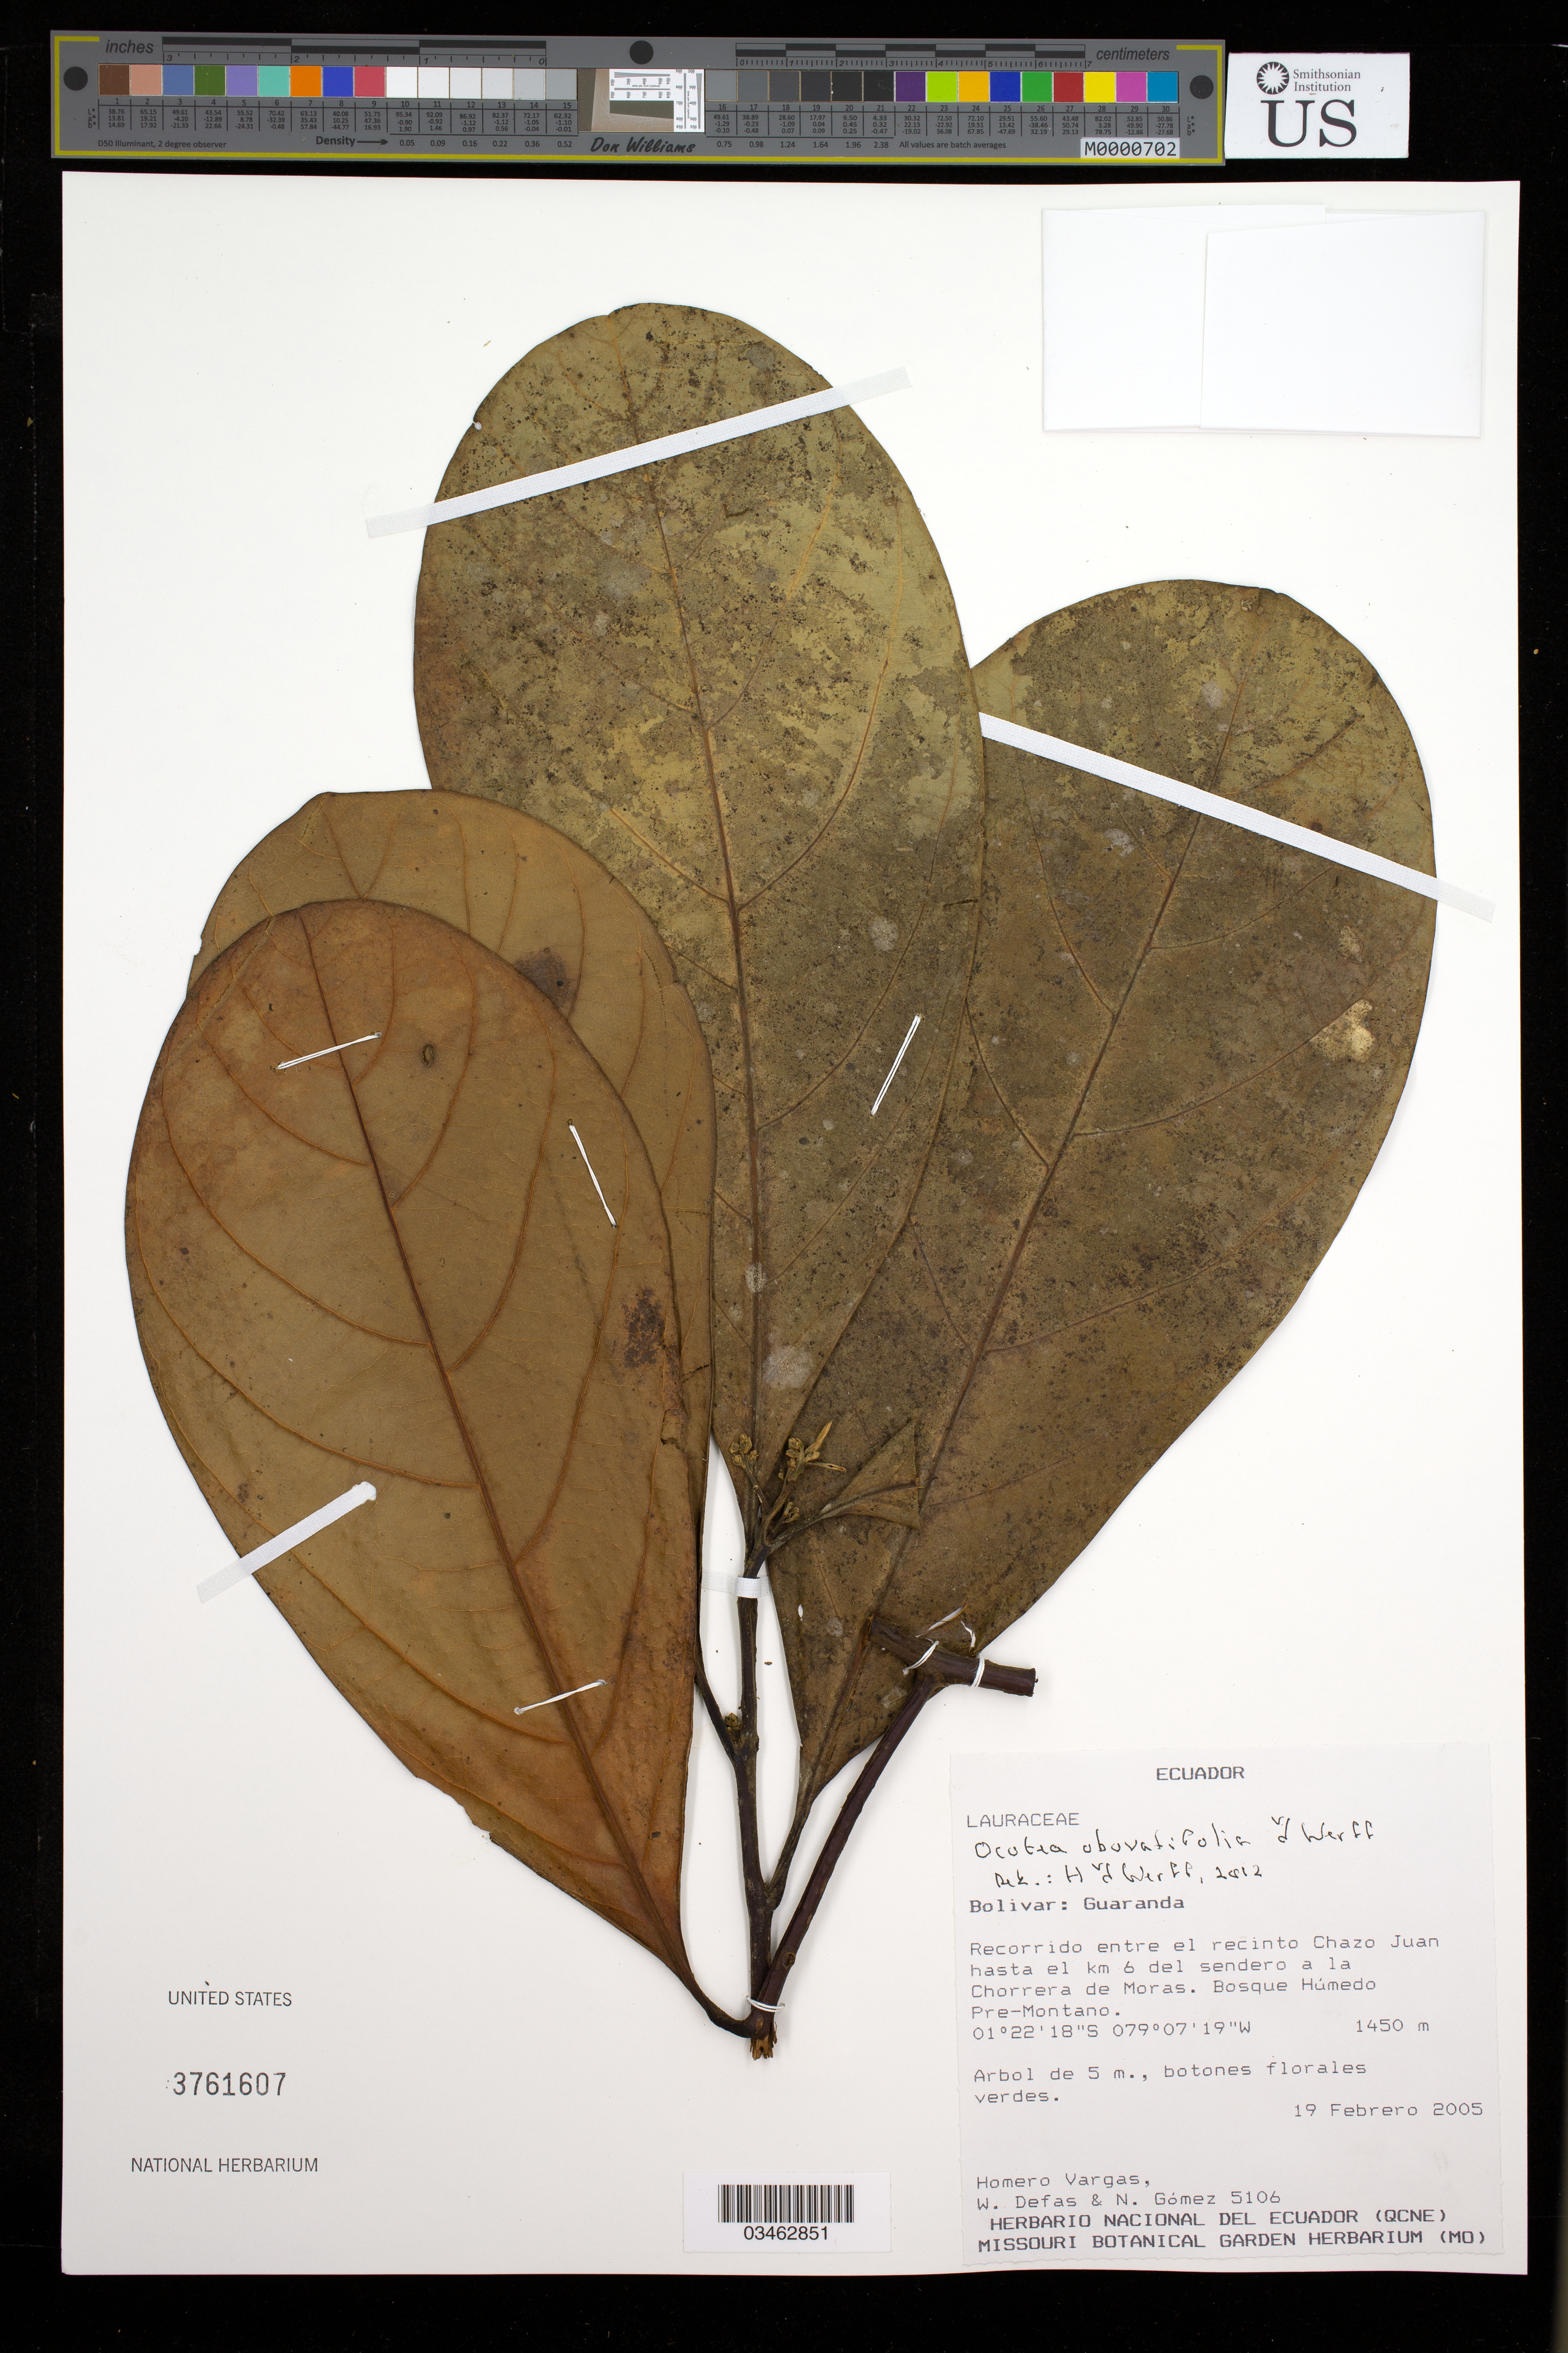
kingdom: Plantae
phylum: Tracheophyta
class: Magnoliopsida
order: Laurales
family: Lauraceae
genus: Ocotea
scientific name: Ocotea obovatifolia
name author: van der Werff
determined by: van der Werff, H. H.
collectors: H. Vargas, W. Defas & N. Gómez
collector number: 5106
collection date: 2005-02-19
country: Ecuador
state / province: Bolivar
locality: Guaranda. Recorrido entre el recinto Chazo Juan hasta el km 6 del sendero a la Chorrera de Moras.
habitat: Chorrera de moras. Bosque humedo.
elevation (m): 1450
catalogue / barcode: US 3761607